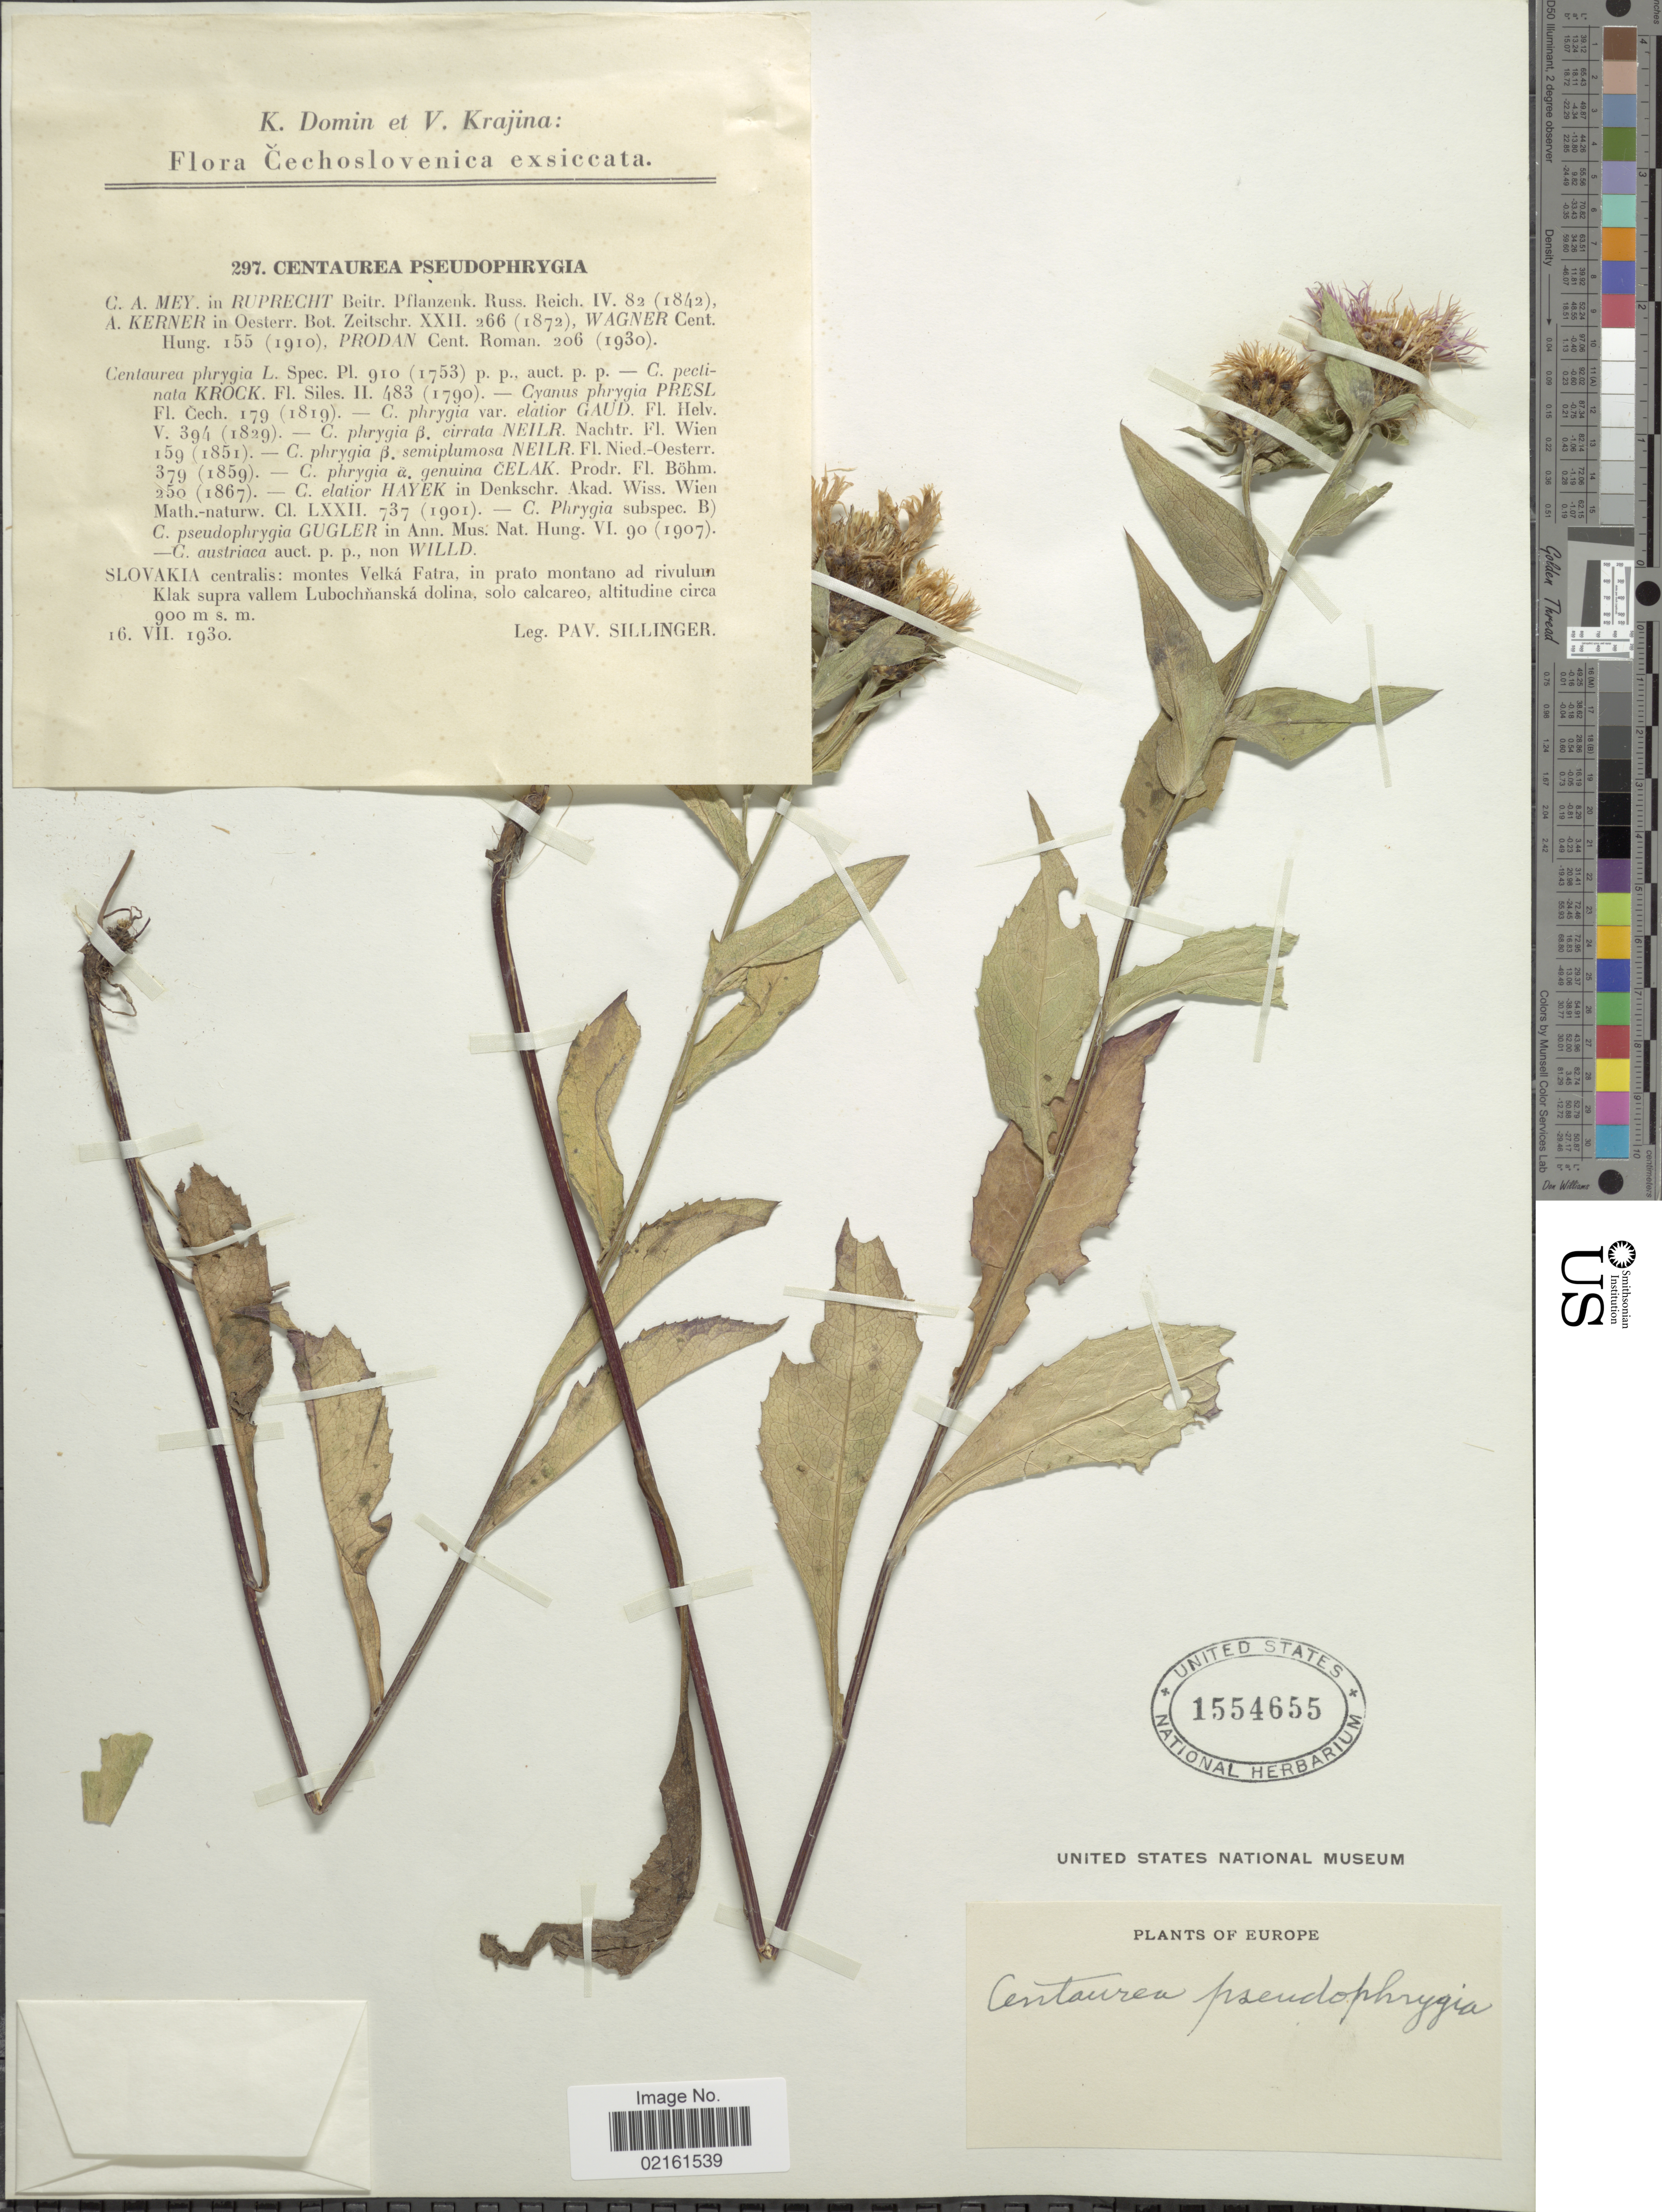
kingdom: Plantae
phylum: Tracheophyta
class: Magnoliopsida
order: Asterales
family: Asteraceae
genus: Centaurea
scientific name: Centaurea phrygia subsp. pseudophrygia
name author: (C.A. Mey.) Gugler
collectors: P. Sillinger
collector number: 297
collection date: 1930-07-16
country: Slovenia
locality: Europe, Cechoslovenica, Slovakia centralis, montes Velka Fatra, ad rivulum Klak supra vallem Lubochnanska dolina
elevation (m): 900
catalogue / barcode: US 1554655